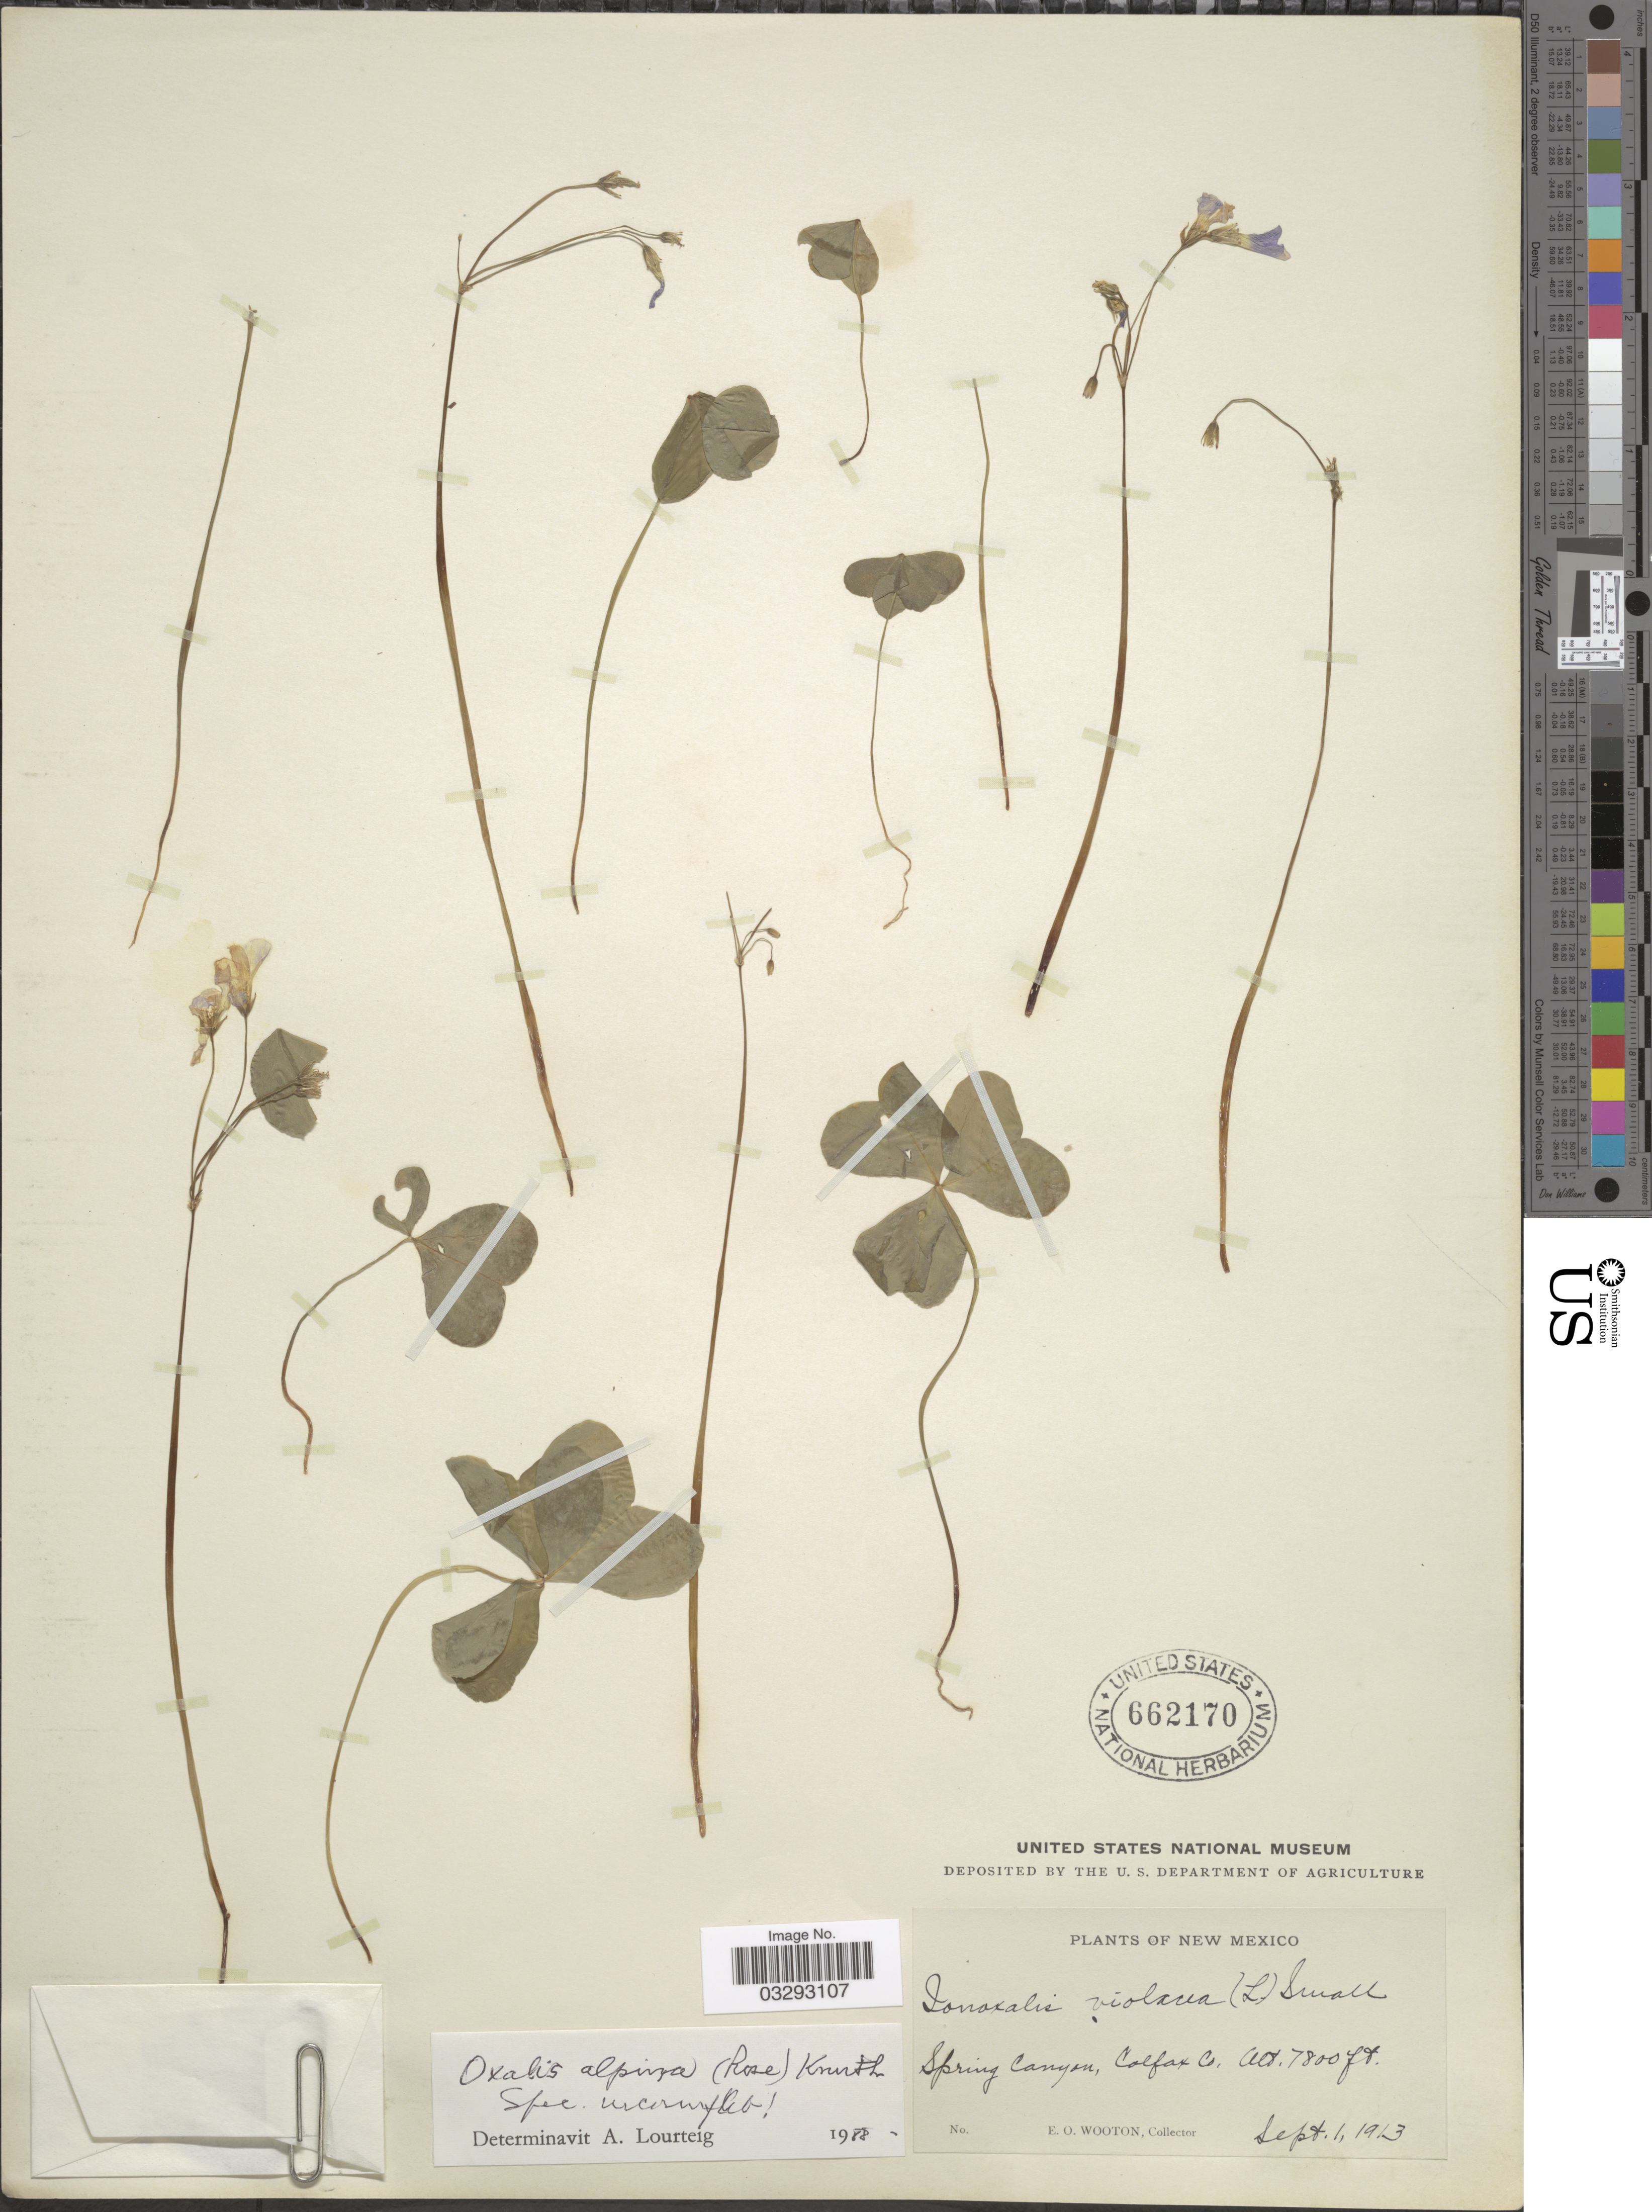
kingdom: Plantae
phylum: Tracheophyta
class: Magnoliopsida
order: Oxalidales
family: Oxalidaceae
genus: Oxalis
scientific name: Oxalis alpina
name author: (Rose) R. Knuth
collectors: E. O. Wooton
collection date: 1913-09-01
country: United States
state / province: New Mexico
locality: Spring Canyon, Colfax Co.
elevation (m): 2377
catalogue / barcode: US 662170